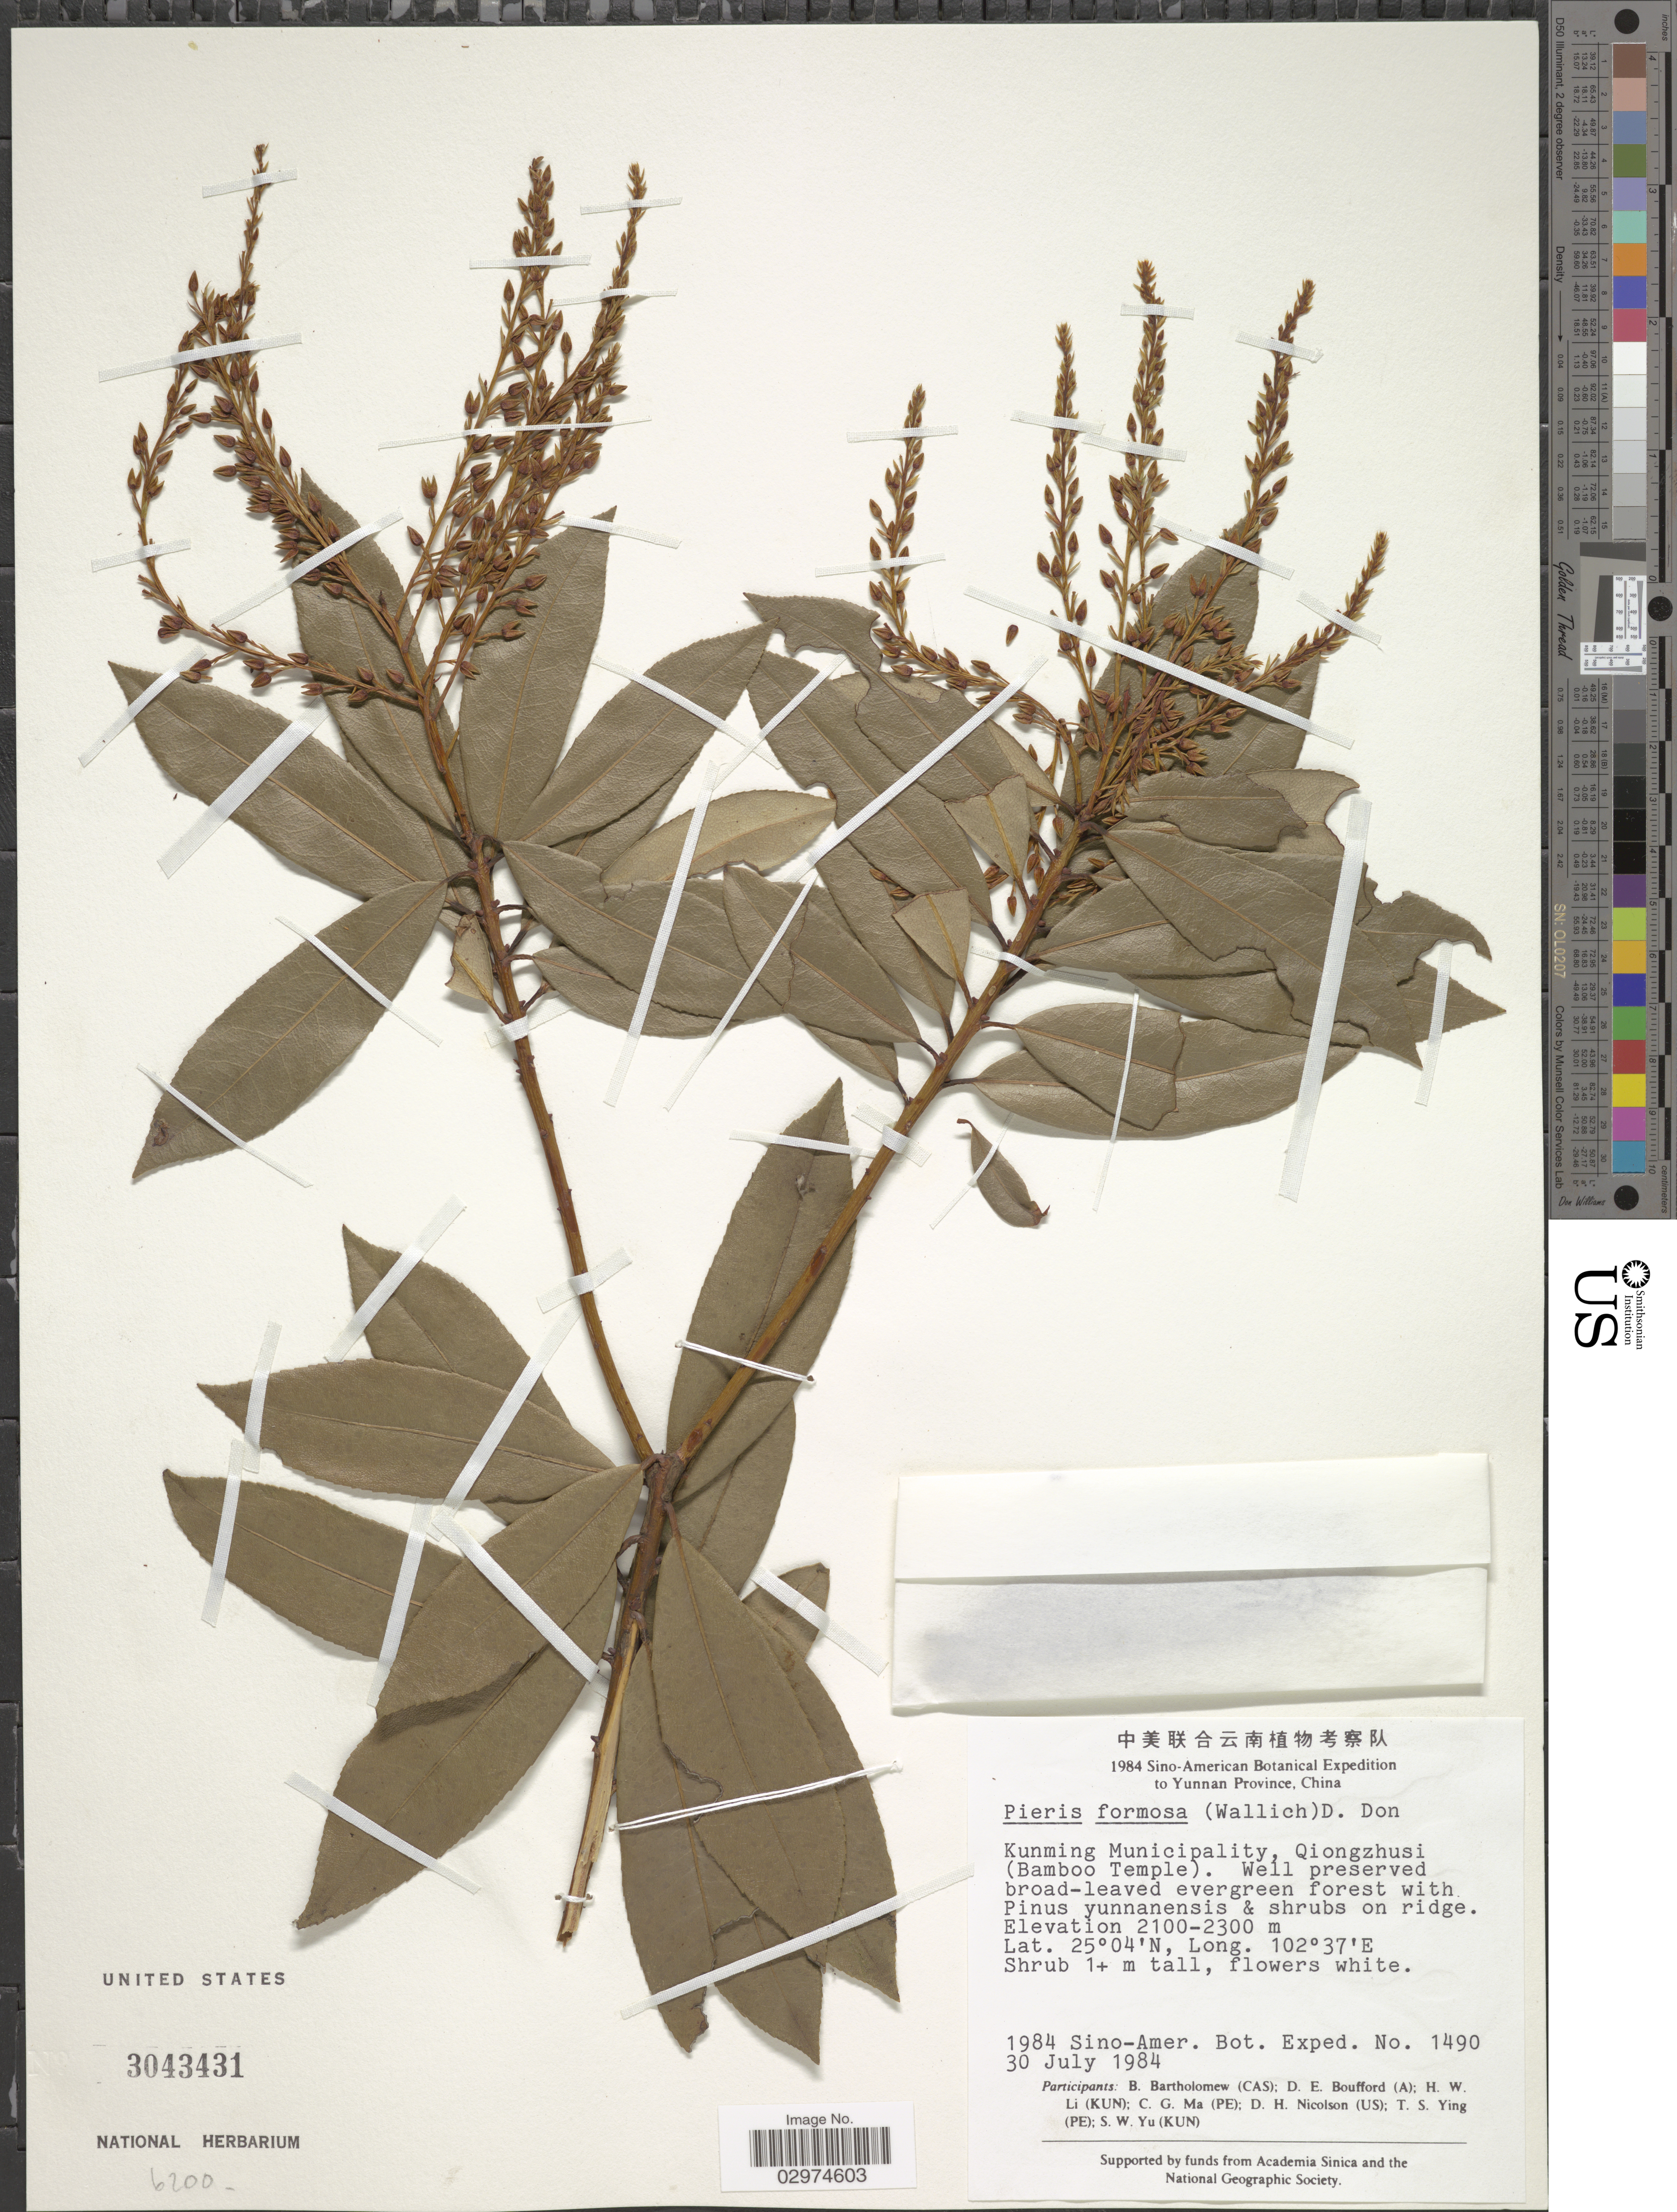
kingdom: Plantae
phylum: Tracheophyta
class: Magnoliopsida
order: Ericales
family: Ericaceae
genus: Pieris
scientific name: Pieris formosa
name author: (Wall.) D. Don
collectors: Sino-Amer. Bot. Exped. 1984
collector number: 1490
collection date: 1984-07-30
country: China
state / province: Yunnan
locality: Kunming Municipality, Qiongzhusi (Bamboo Temple).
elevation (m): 2100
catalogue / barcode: US 3043431